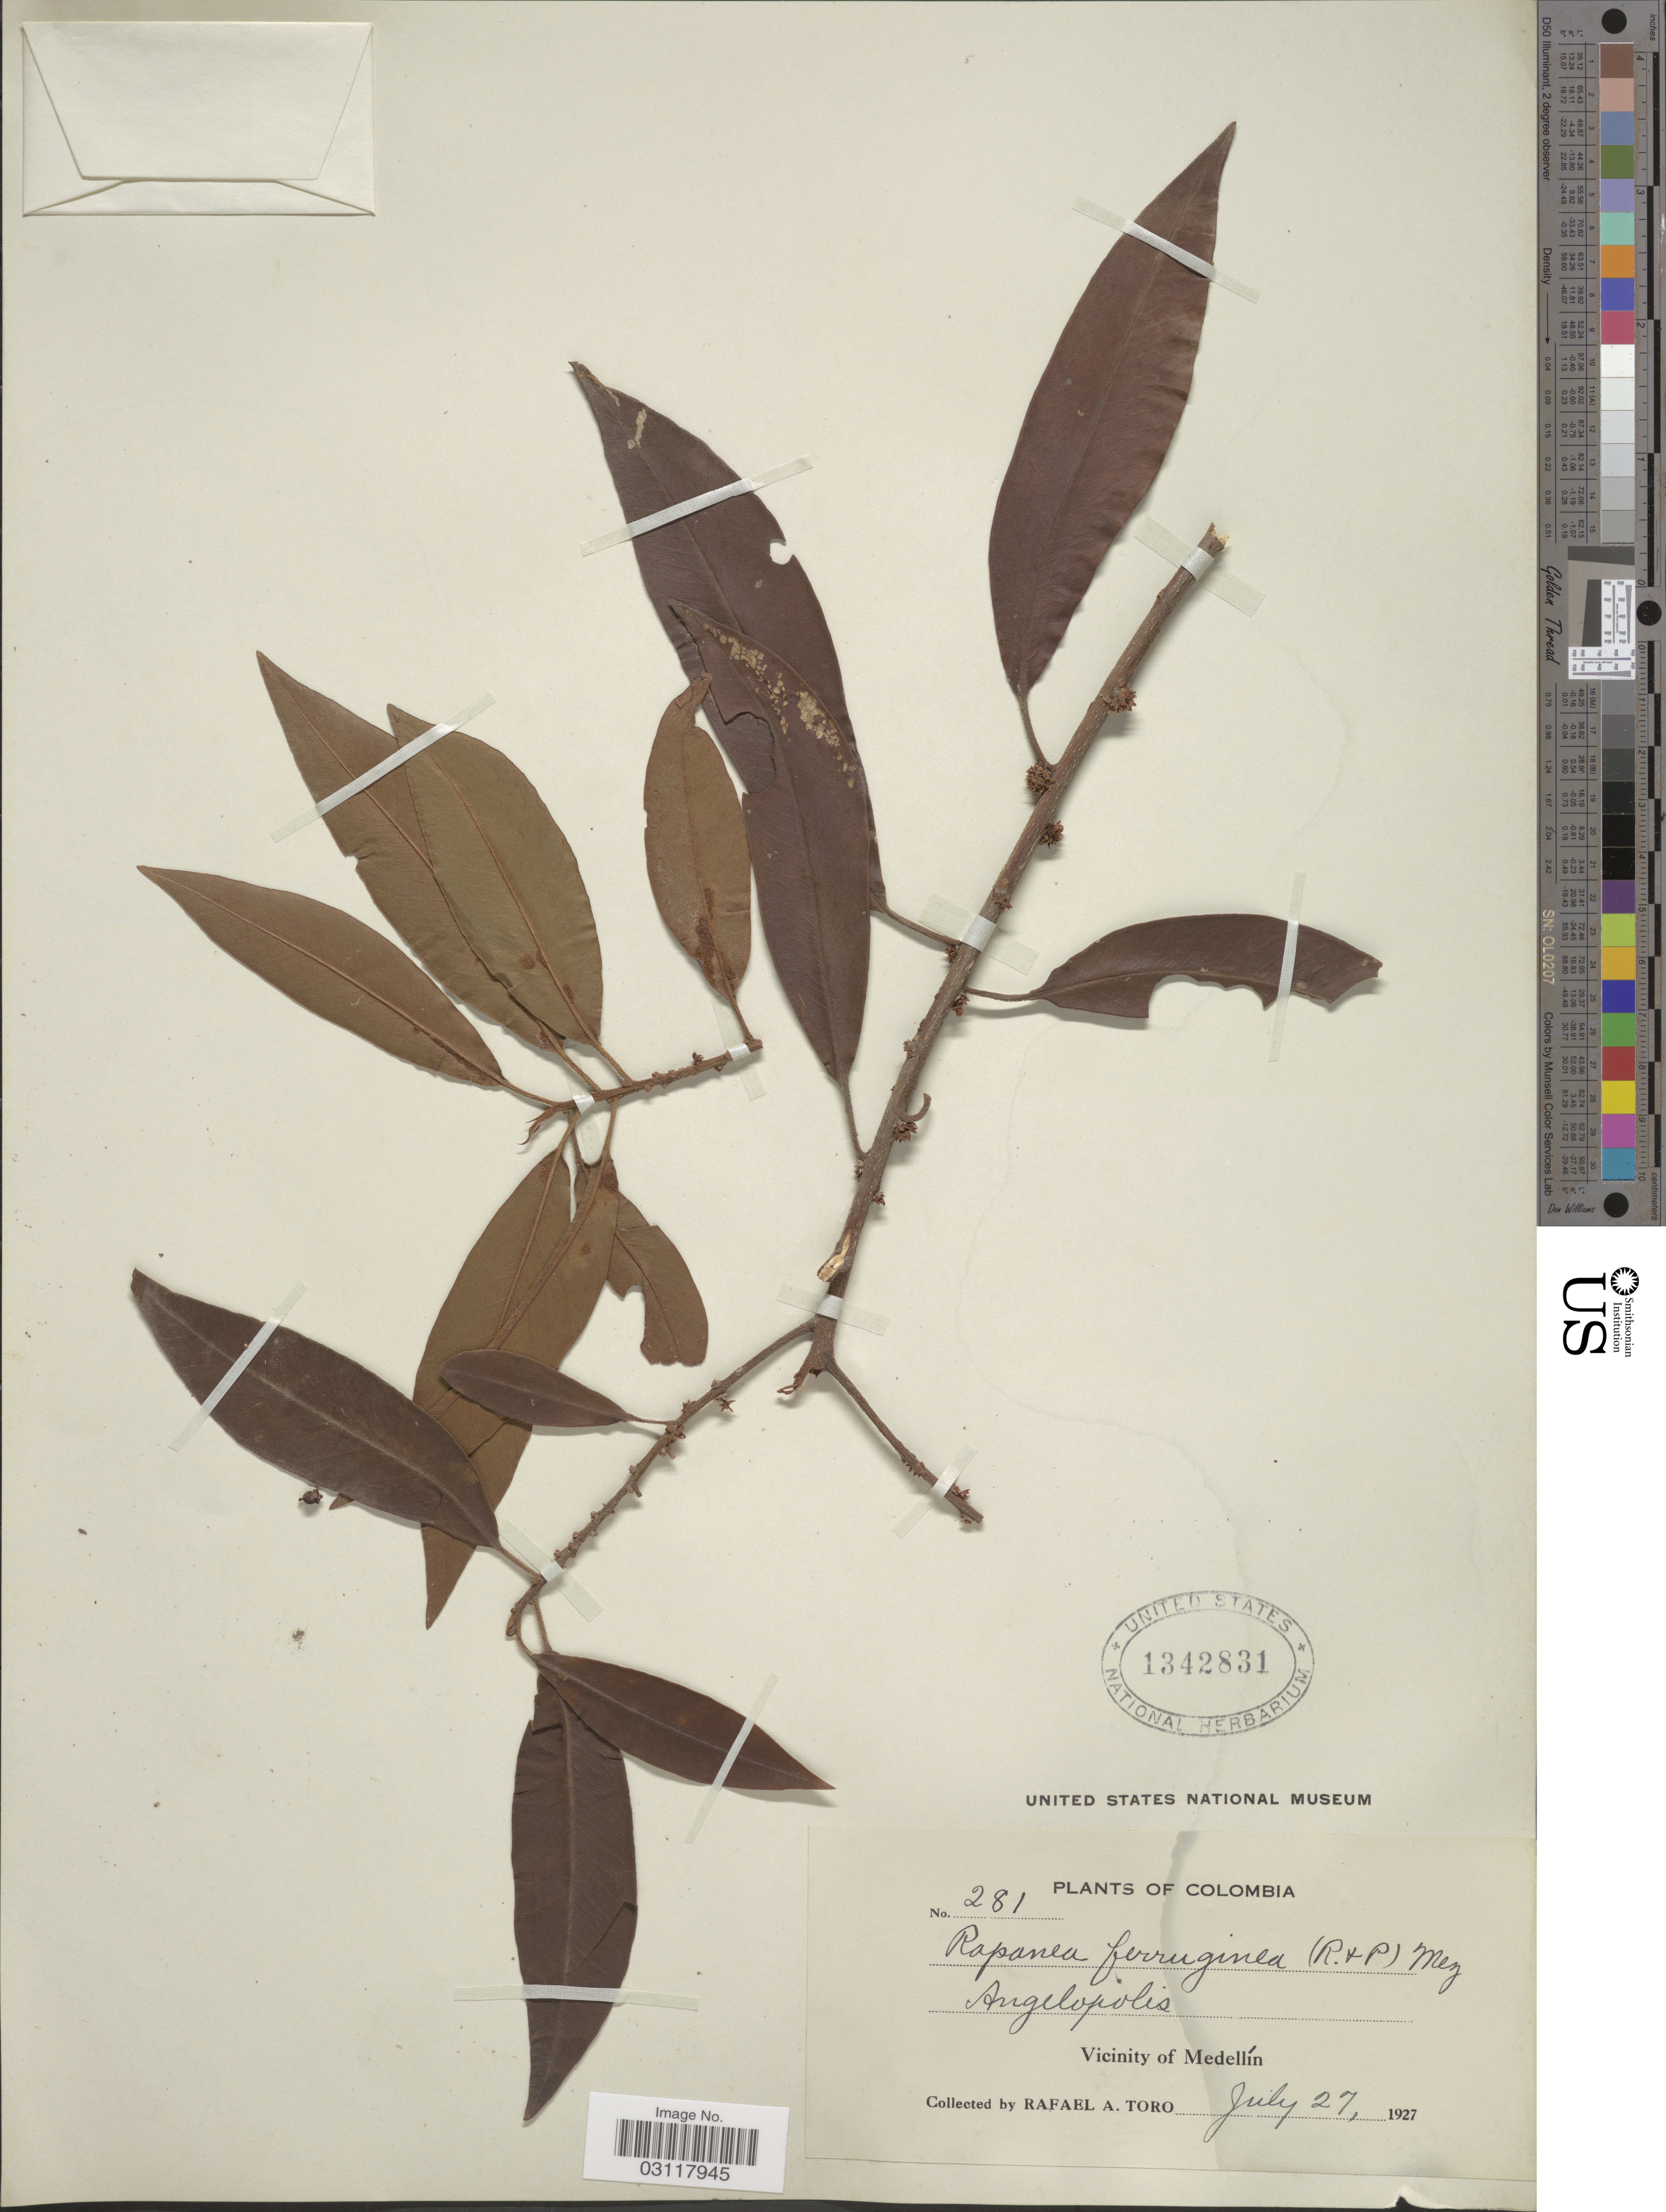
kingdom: Plantae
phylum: Tracheophyta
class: Magnoliopsida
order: Ericales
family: Primulaceae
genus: Rapanea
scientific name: Rapanea ferruginea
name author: (Ruiz & Pav.) Mez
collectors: R. A. Toro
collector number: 281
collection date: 1927-07-27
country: Colombia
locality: Vicinity of Medellín. Angelopolis.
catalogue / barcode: US 1342831